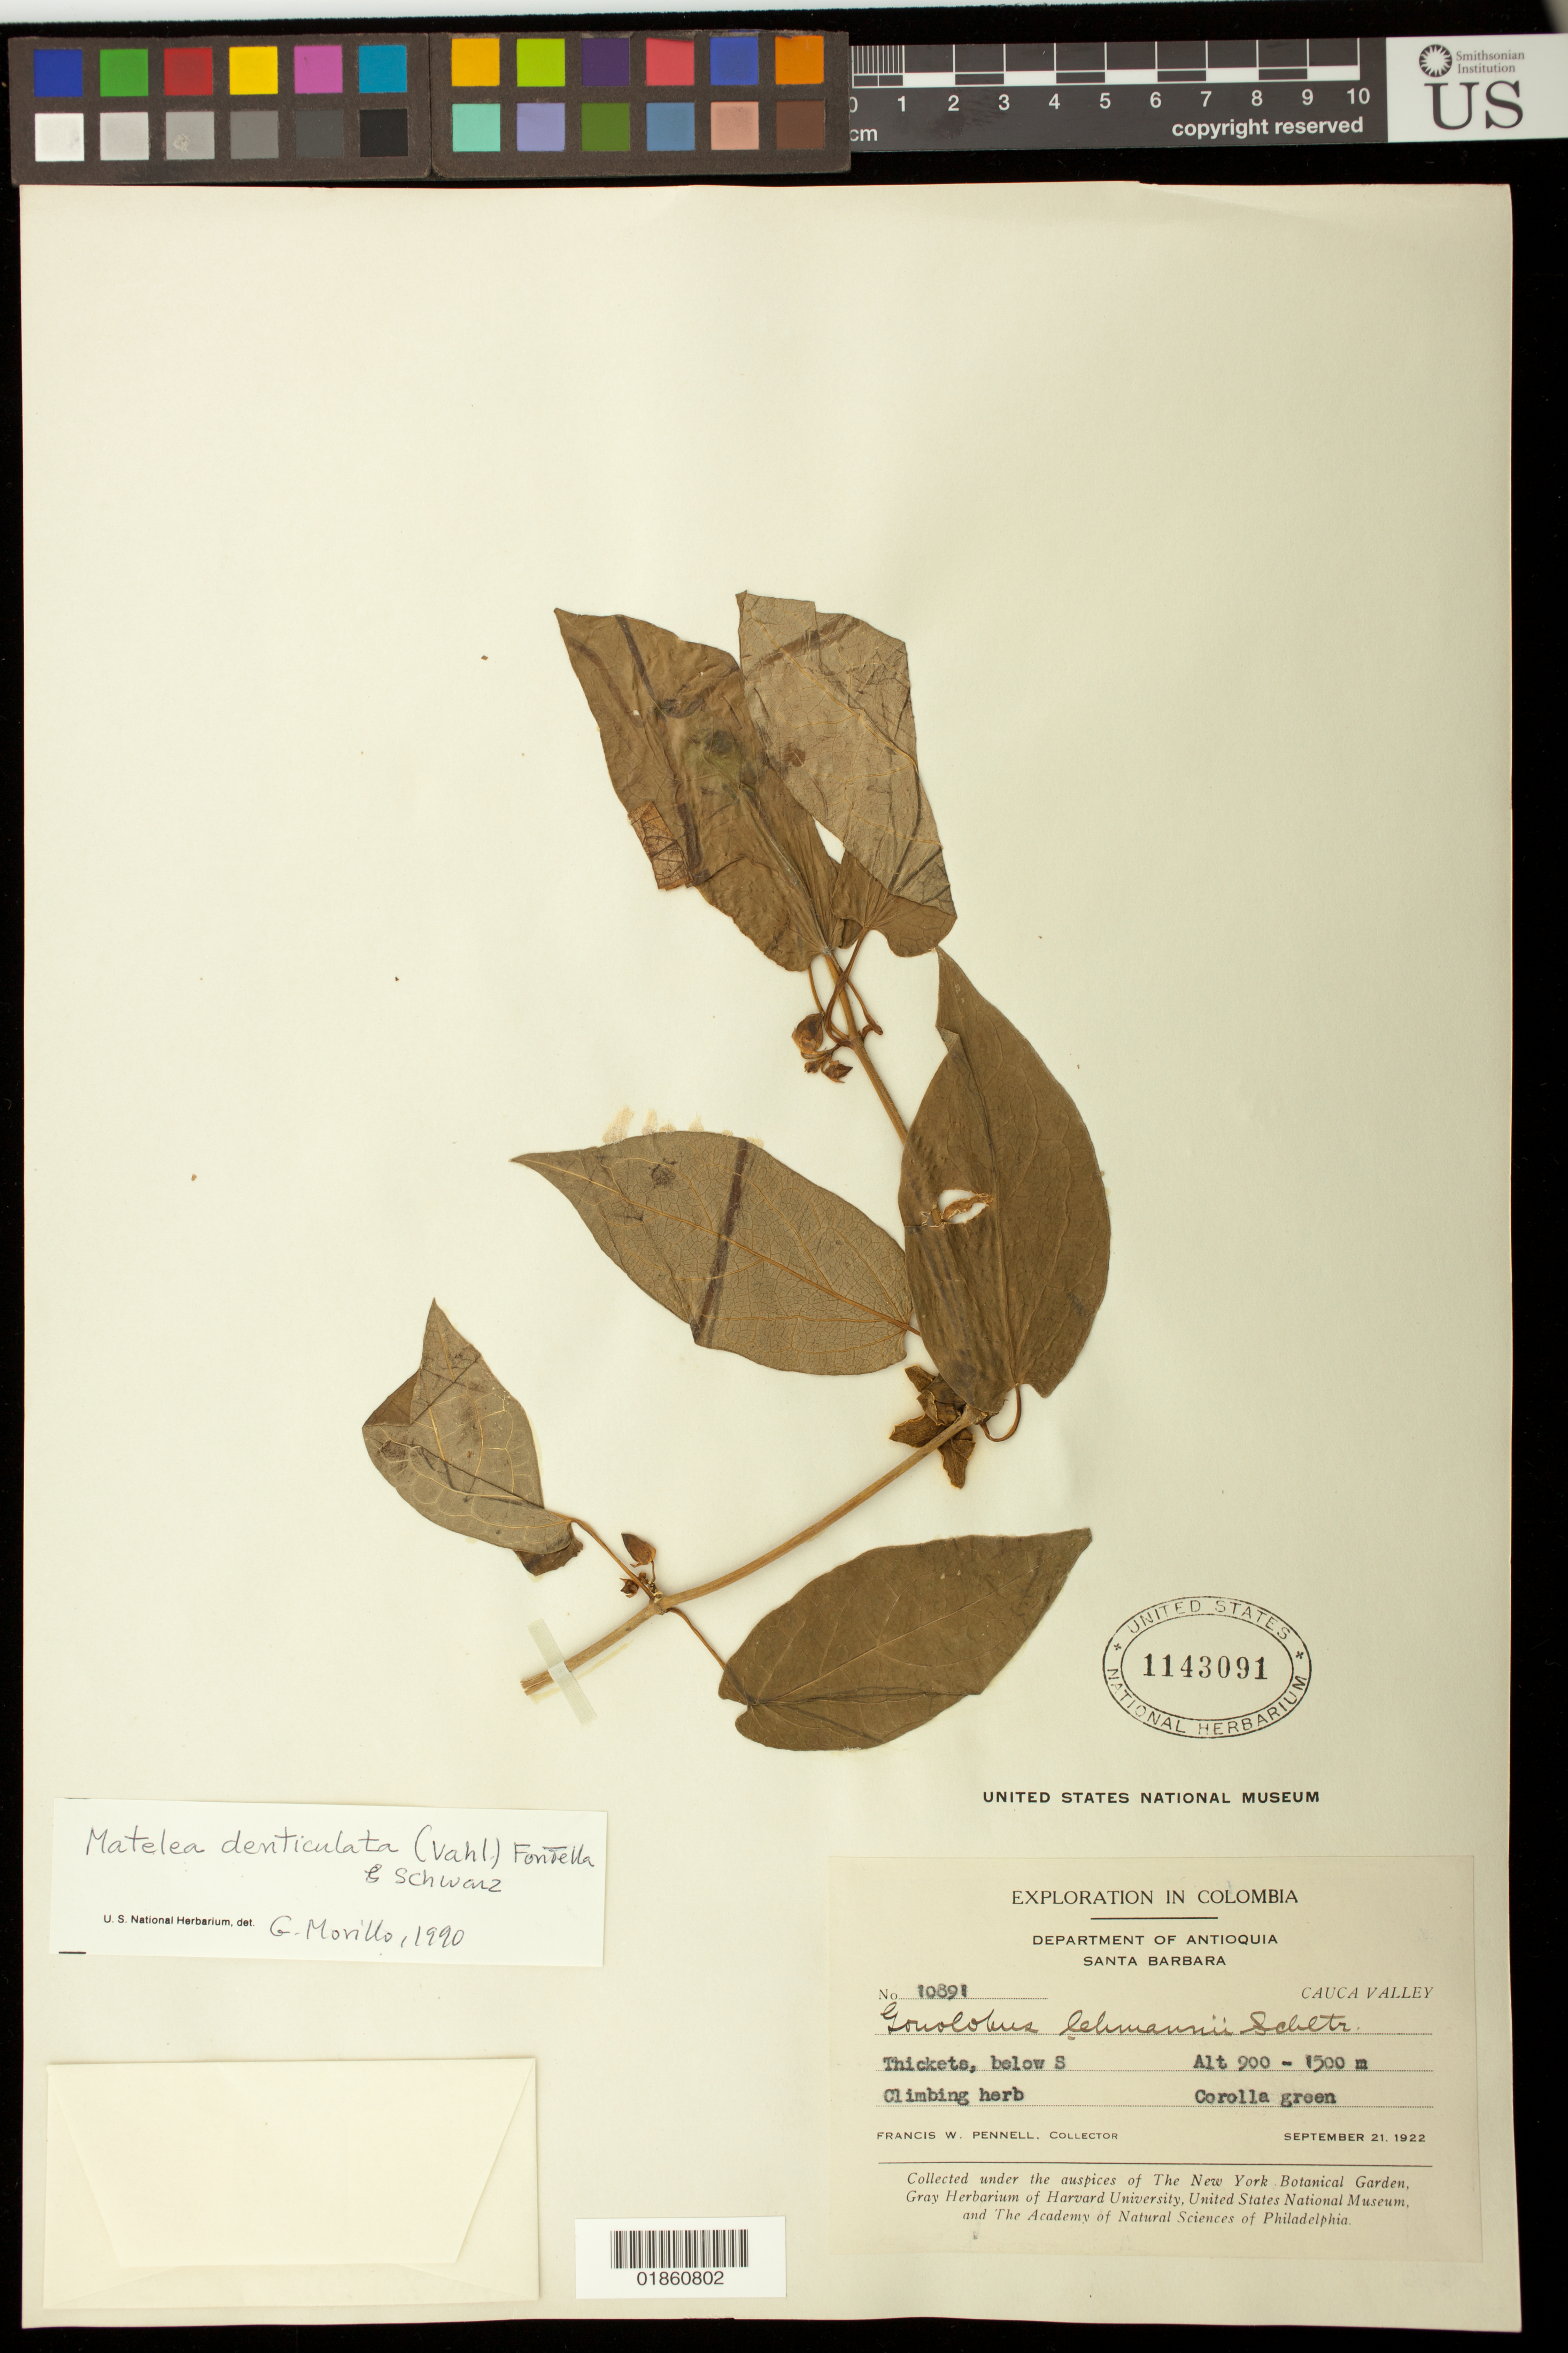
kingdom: Plantae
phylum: Tracheophyta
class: Magnoliopsida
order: Gentianales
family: Apocynaceae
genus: Gonolobus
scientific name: Gonolobus denticulatus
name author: (Vahl) W.D. Stevens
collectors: F. W. Pennell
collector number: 10891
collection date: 1922-09-21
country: Colombia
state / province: Antioquia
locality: Santa Barbara, Cauca Valley.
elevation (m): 900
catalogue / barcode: US 1143091